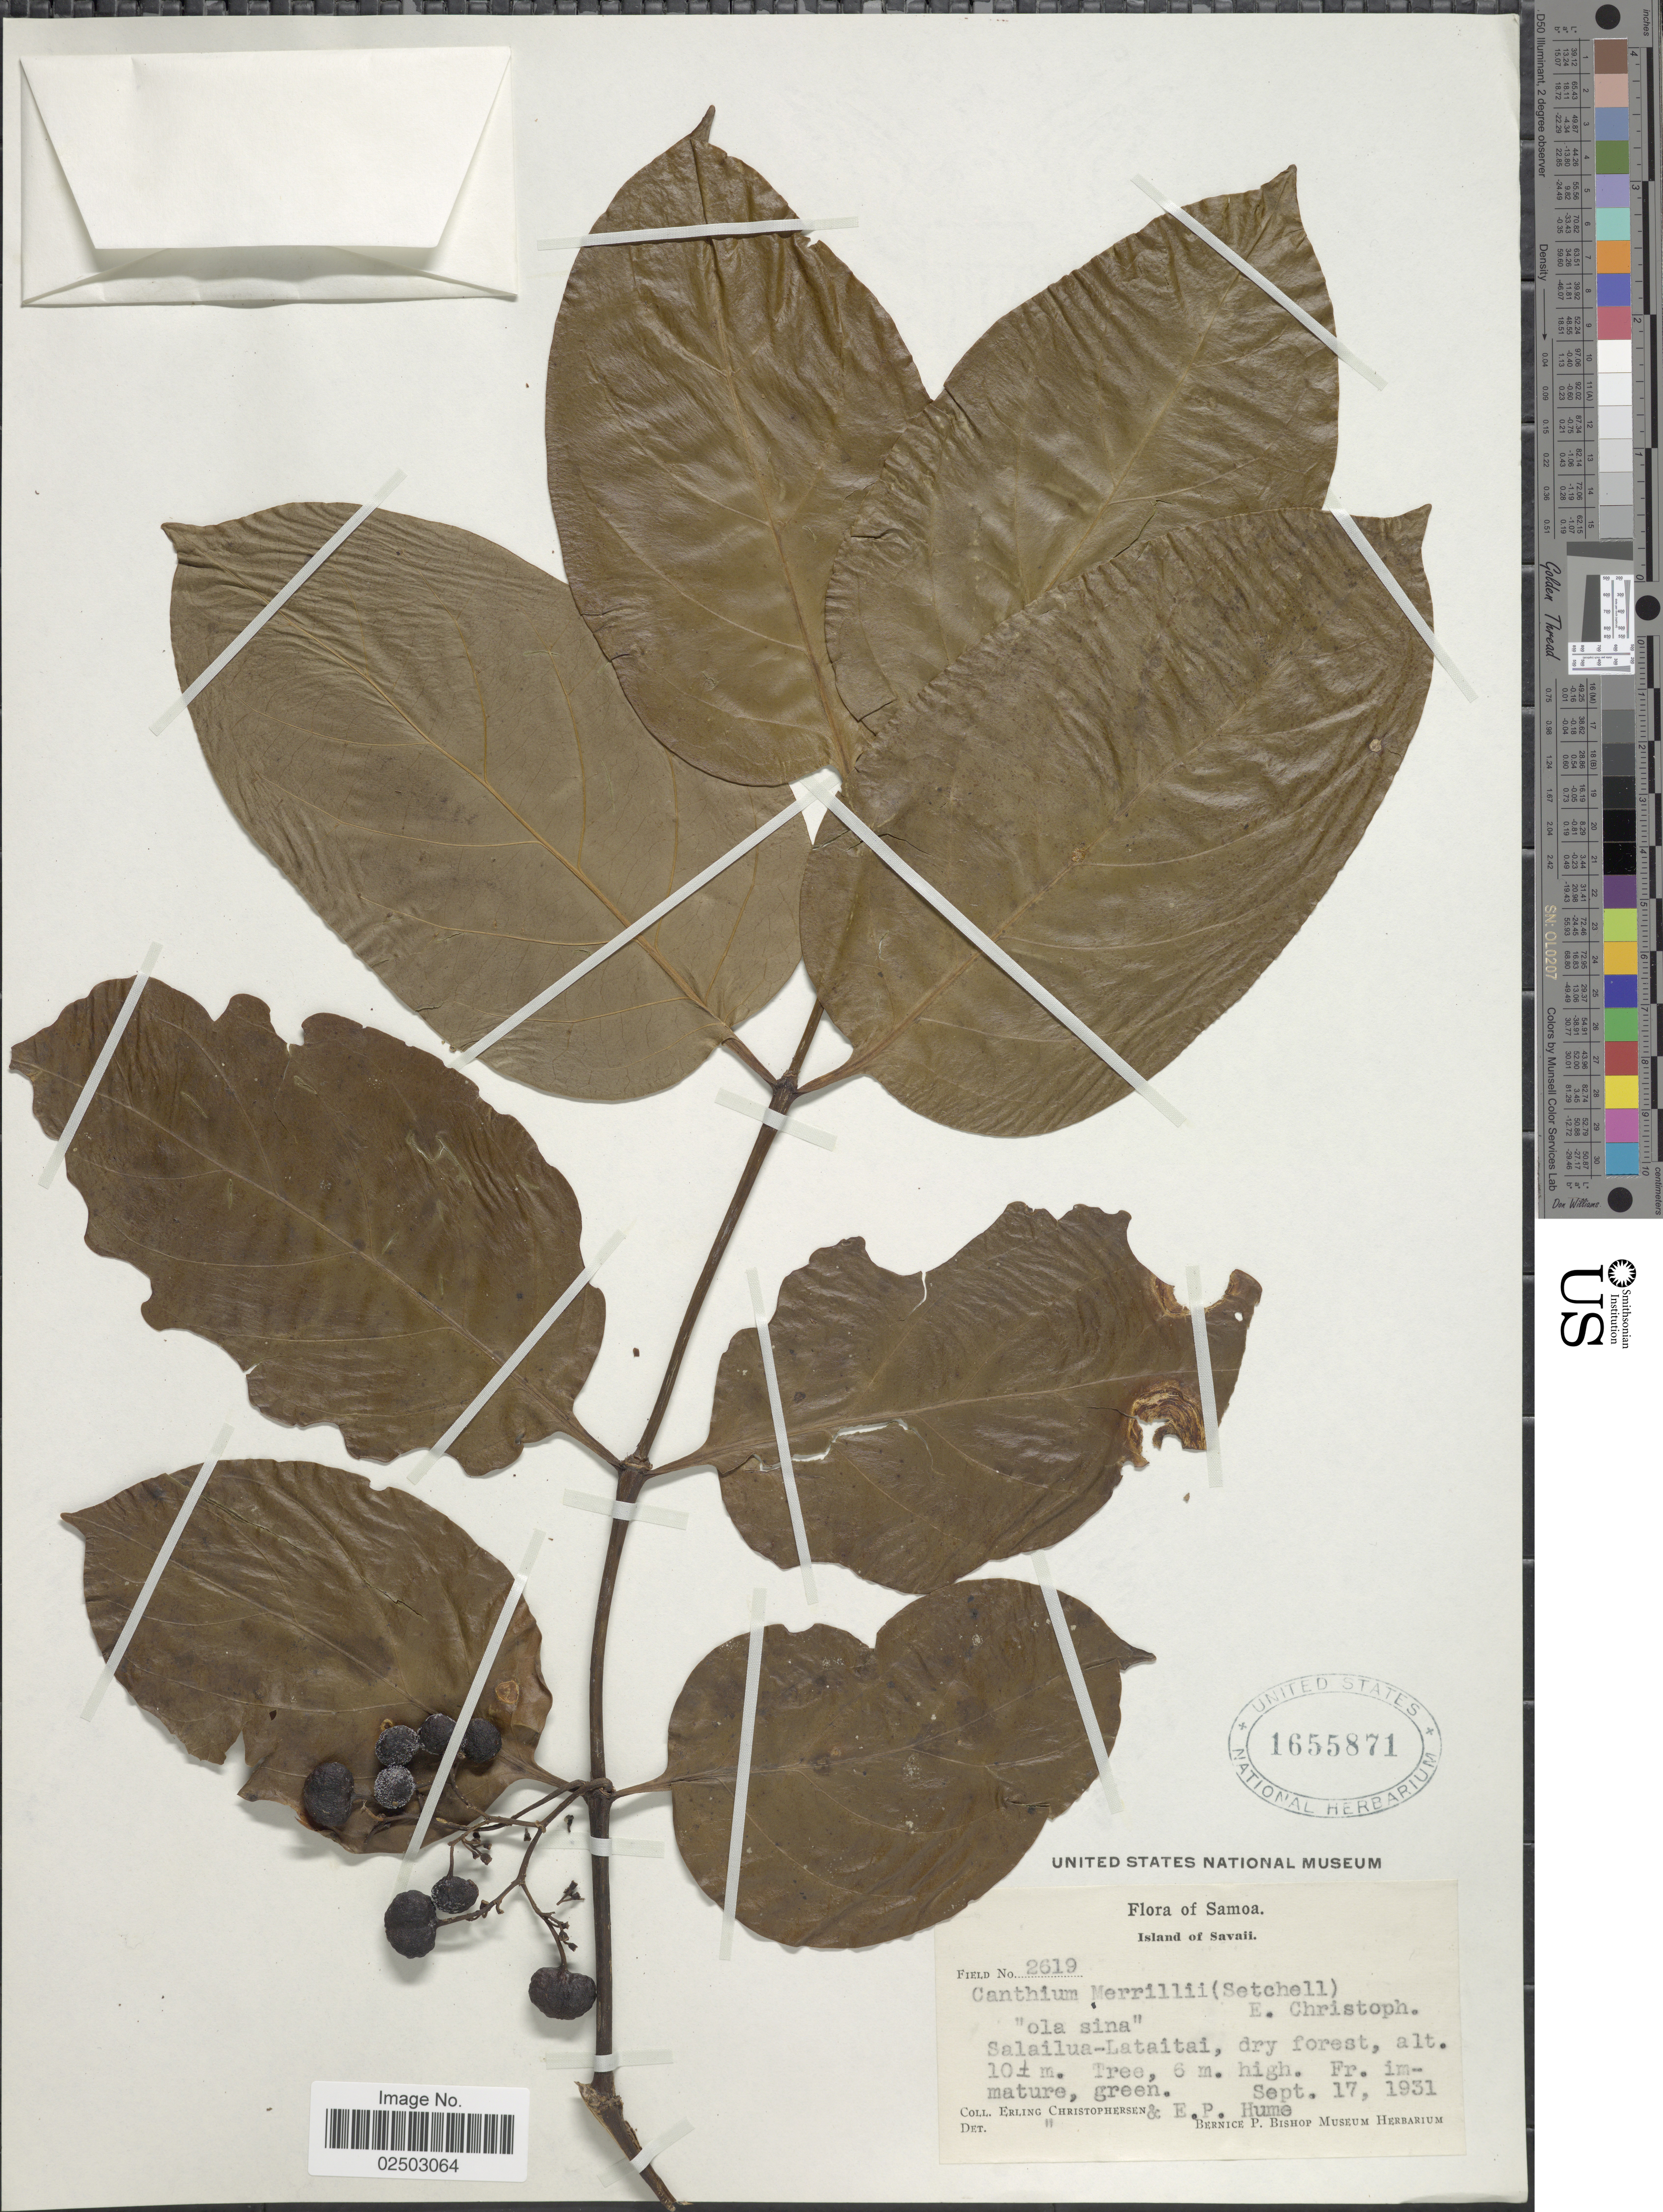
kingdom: Plantae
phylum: Tracheophyta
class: Magnoliopsida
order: Gentianales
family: Rubiaceae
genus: Canthium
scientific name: Canthium merrillii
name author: (Setch.) Christoph.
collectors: E. Christopherson & E. Hume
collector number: Field2619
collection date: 1931-09-17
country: Samoa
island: Savai'i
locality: Samoa, Island of Savaii, Salailua-Lataitai, dry forest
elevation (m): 10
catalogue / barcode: US 1655871